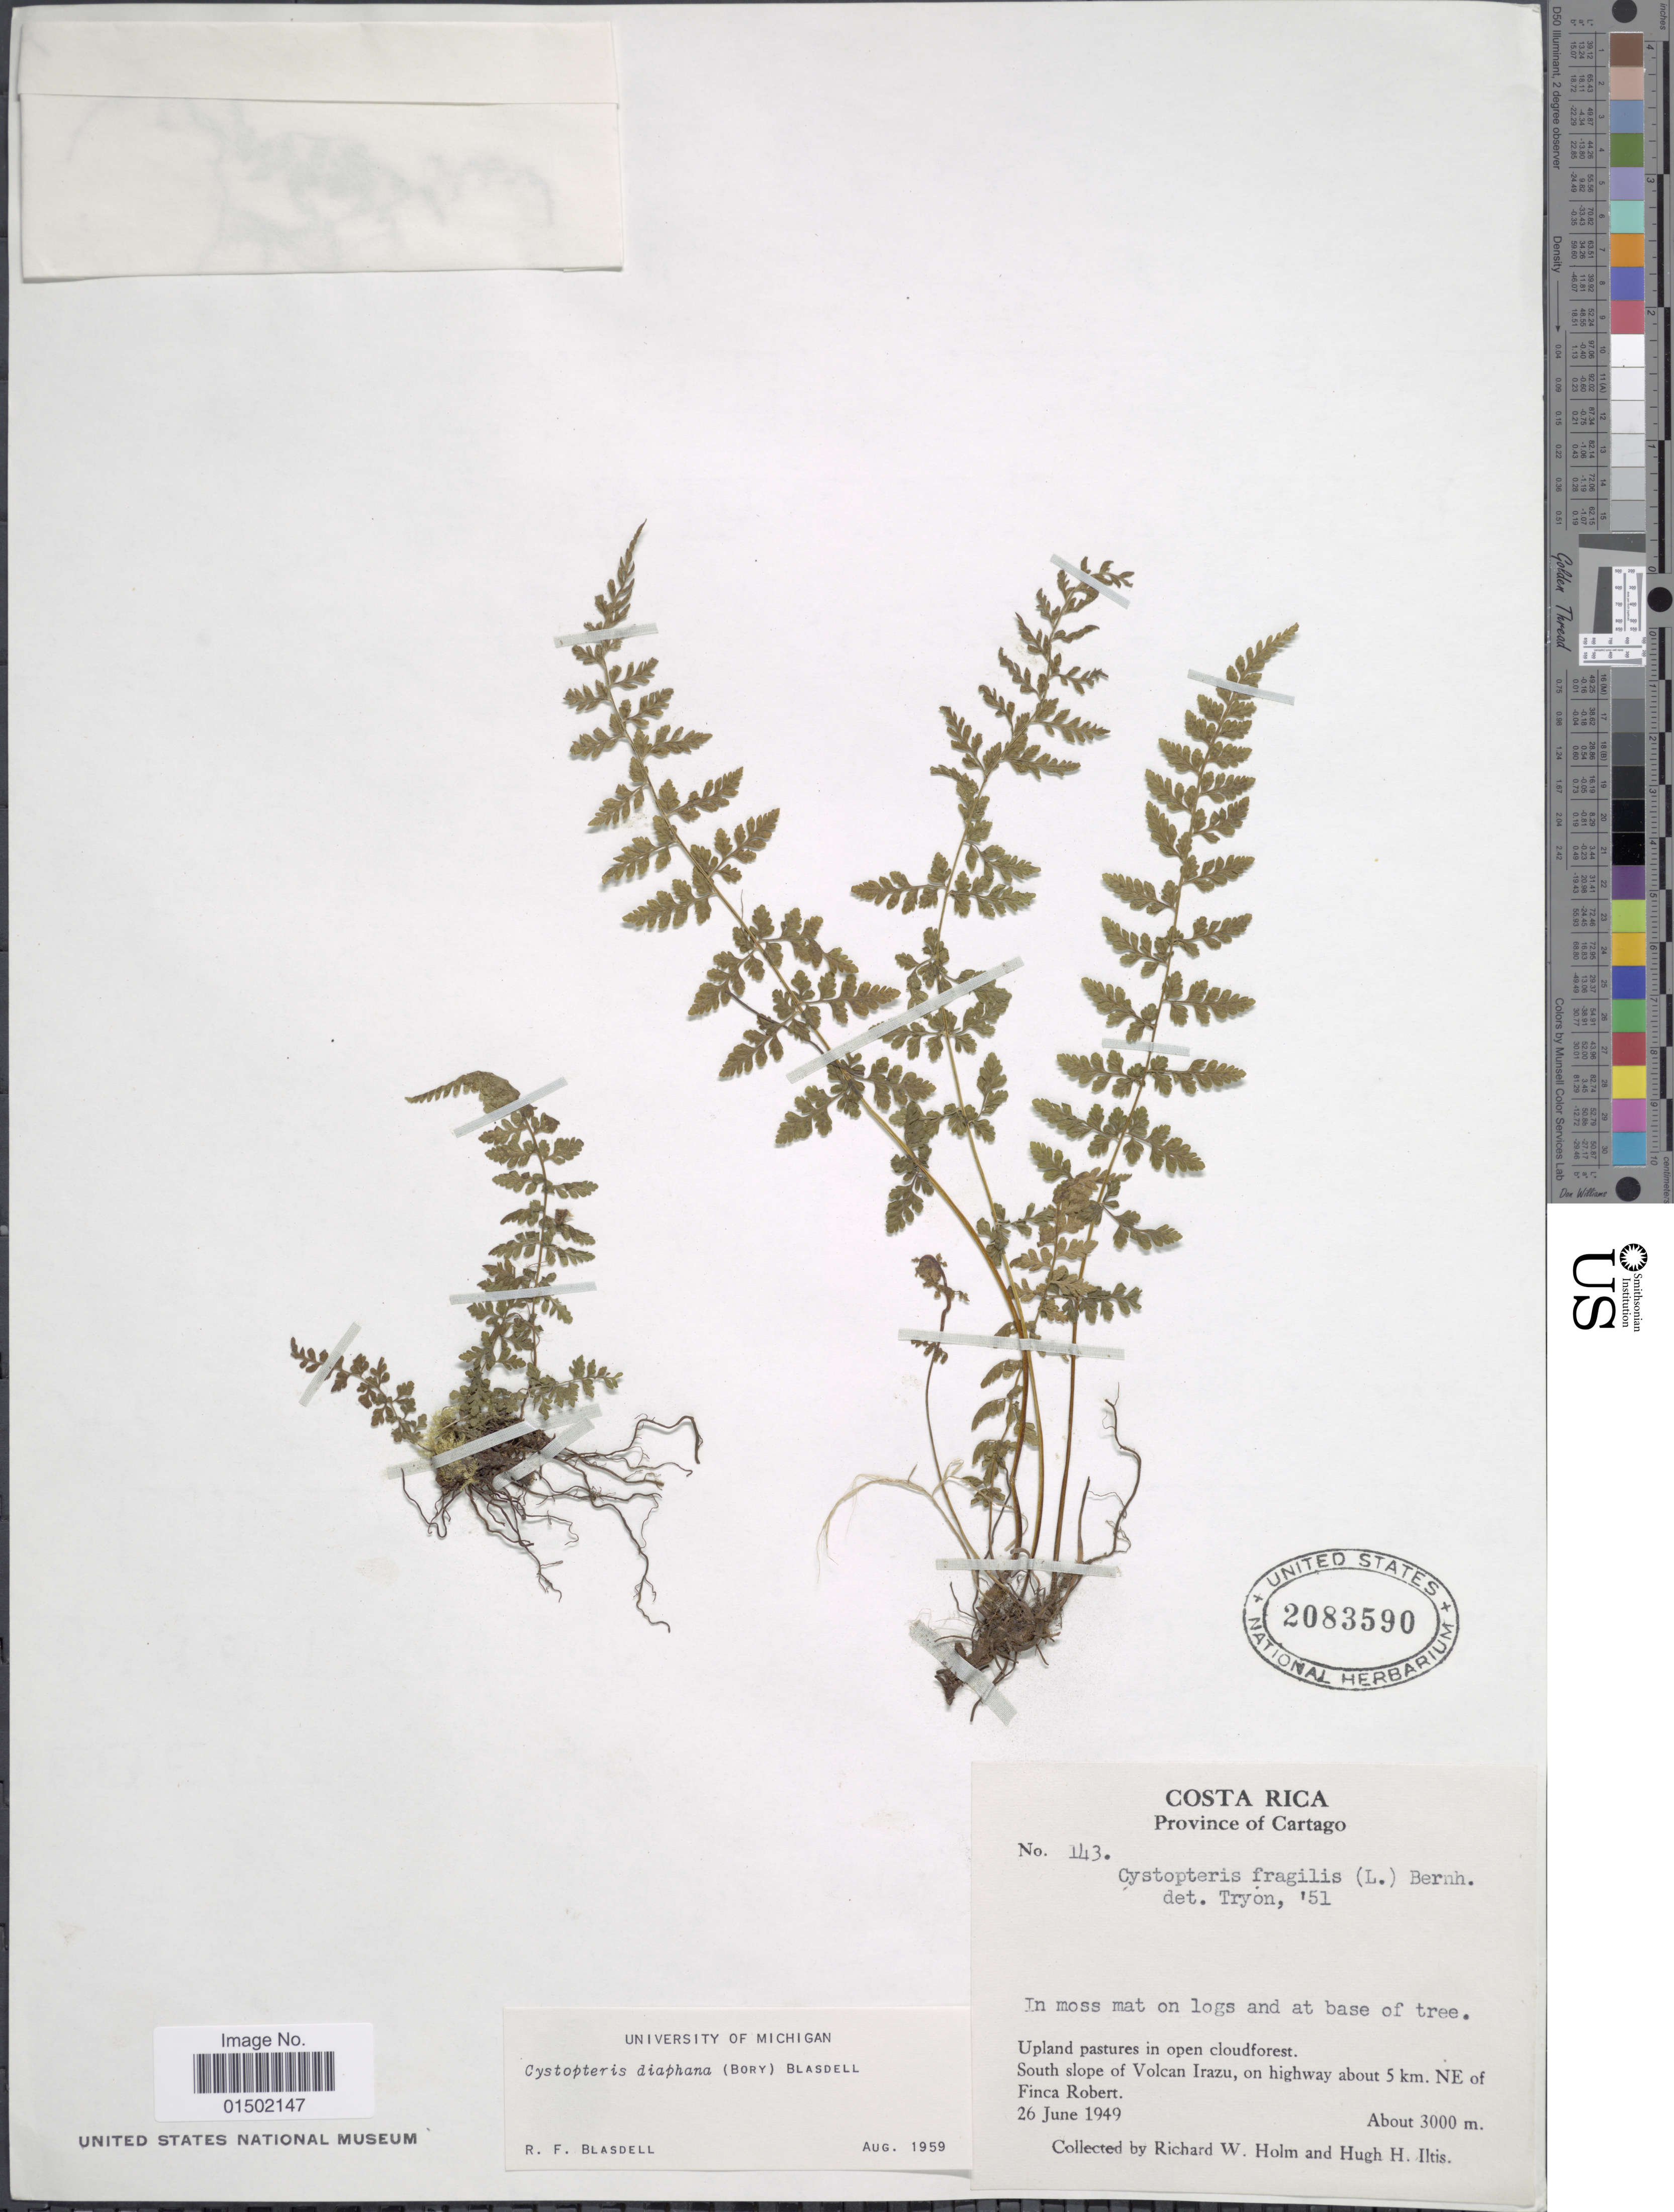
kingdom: Plantae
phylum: Tracheophyta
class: Polypodiopsida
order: Polypodiales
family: Cystopteridaceae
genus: Cystopteris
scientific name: Cystopteris diaphana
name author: (Bory) Blasdell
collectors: R. W. Holm & H. H. Iltis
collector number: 143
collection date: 1949-06-26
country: Costa Rica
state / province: Cartago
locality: South slope of Volcan Irazu, on highway about 5 km. NE of Finca Robert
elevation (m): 3000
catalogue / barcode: US 2083590